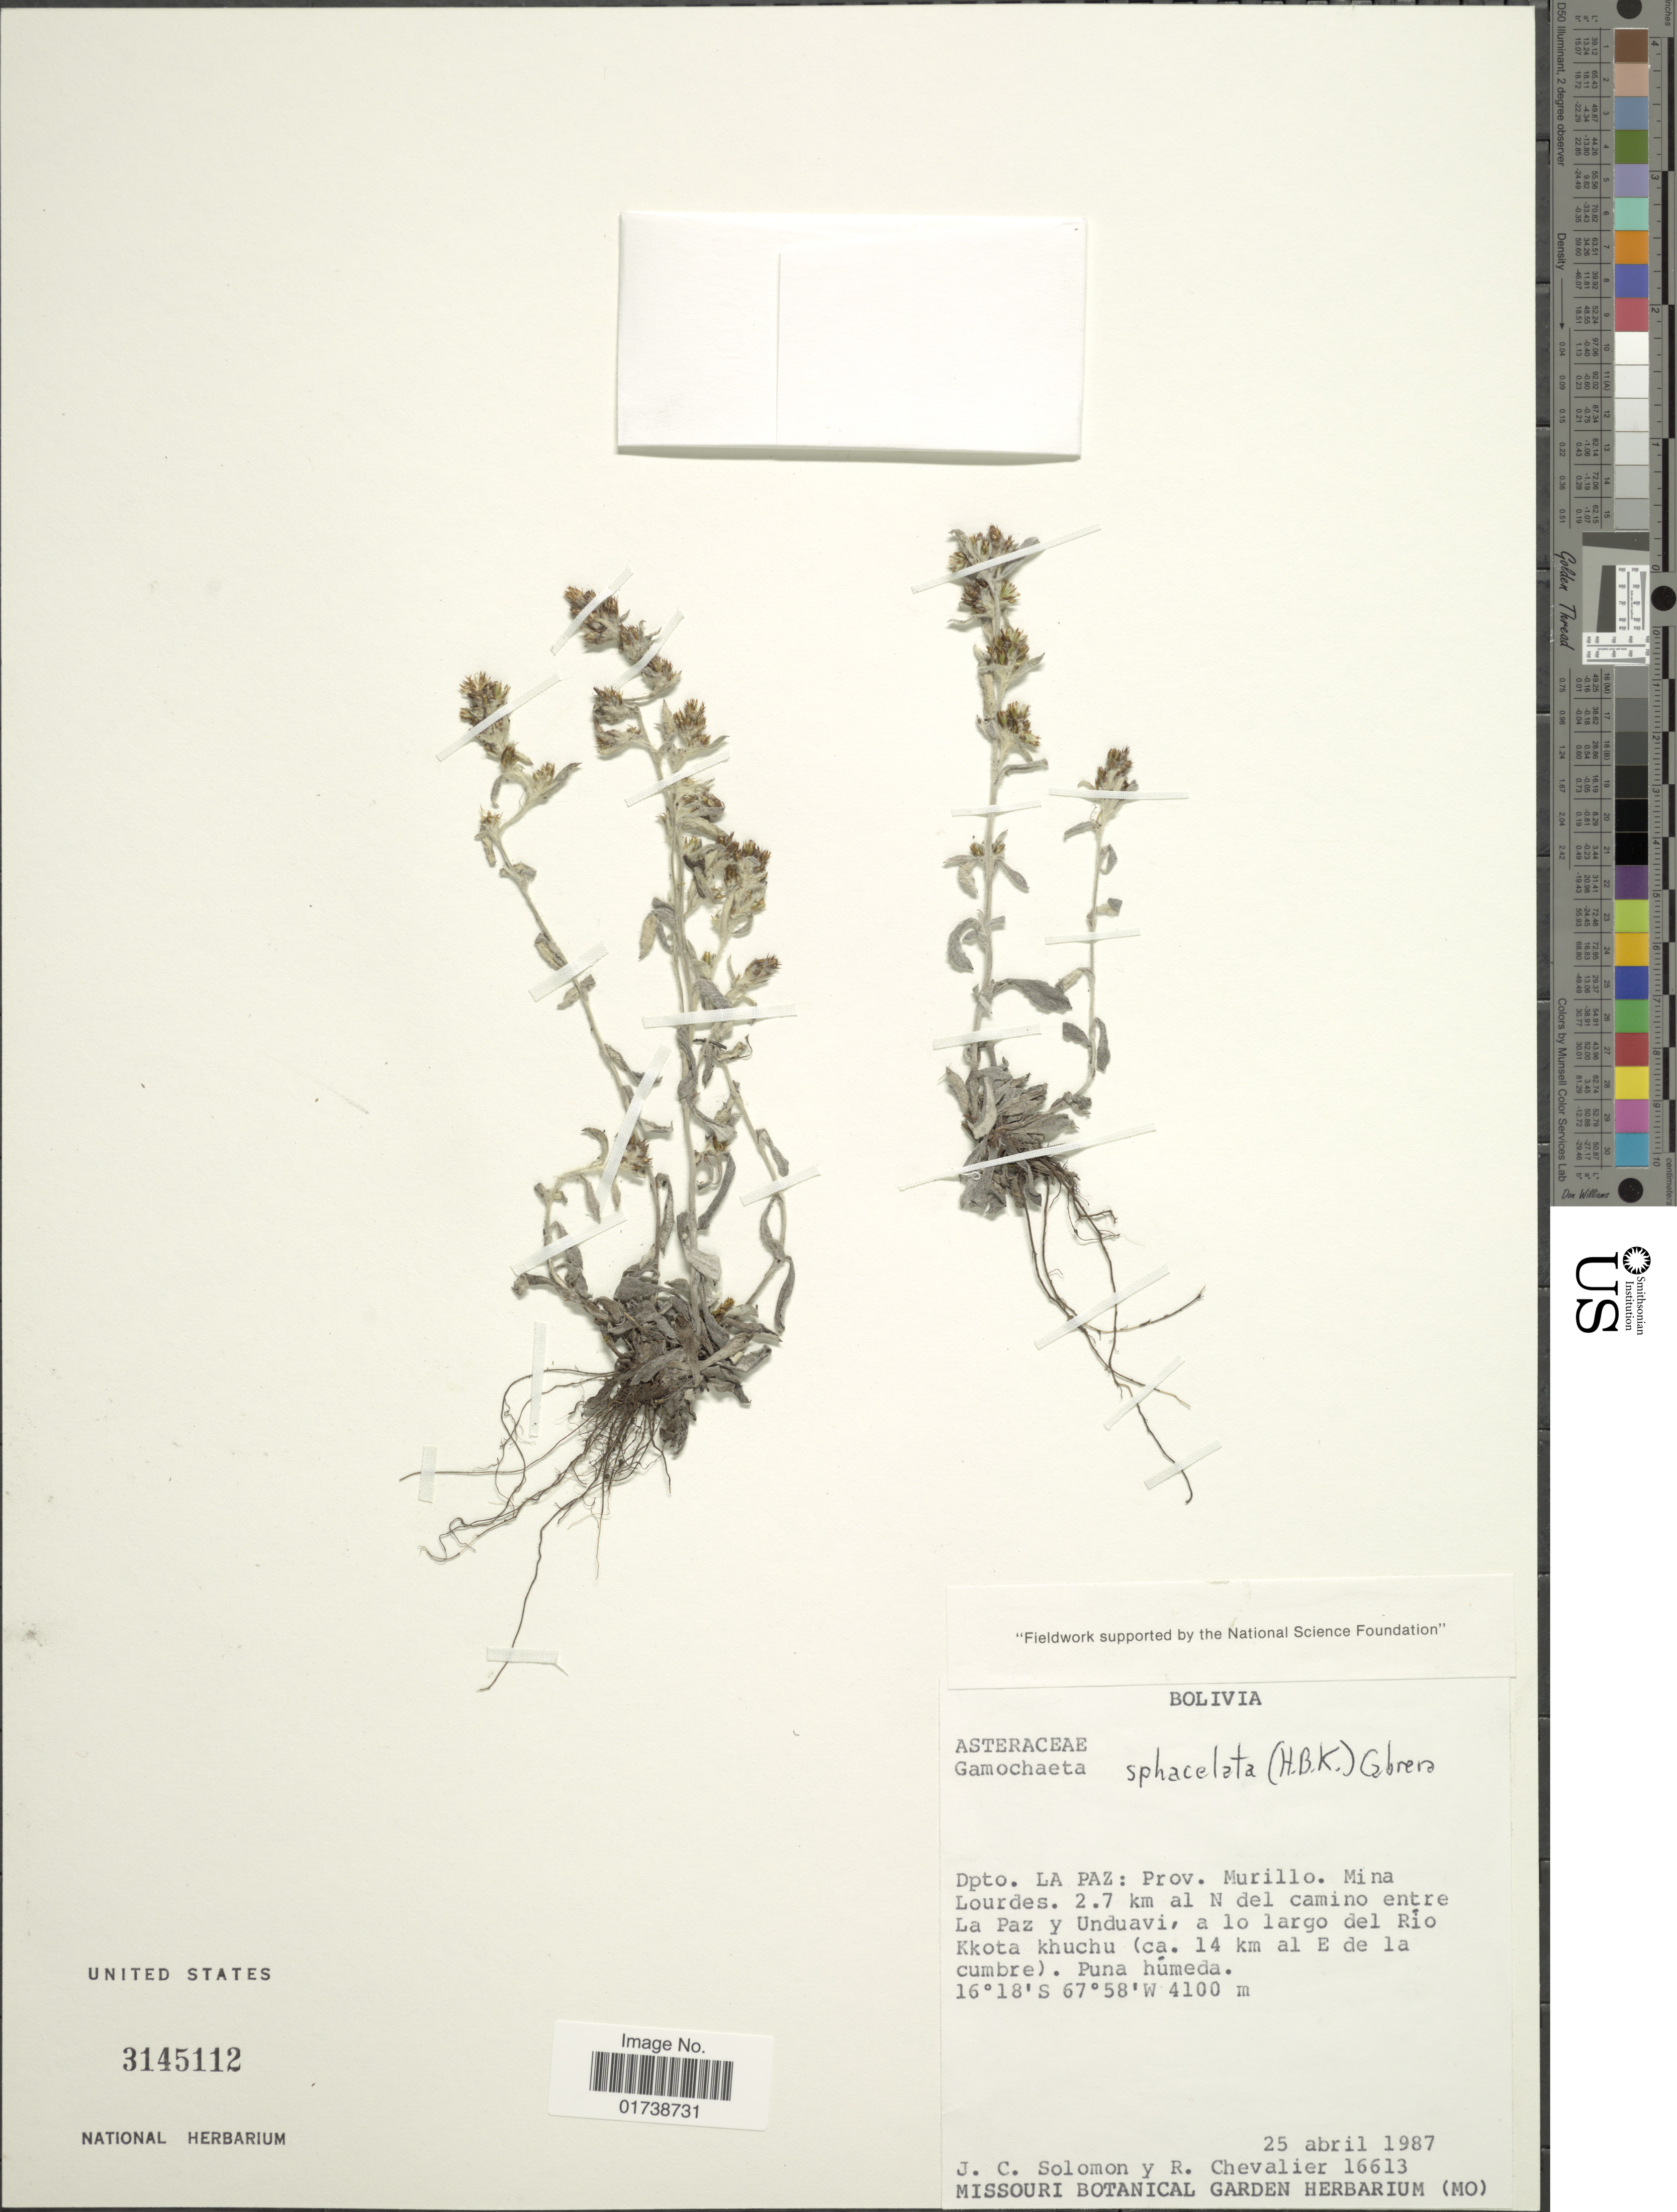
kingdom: Plantae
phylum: Tracheophyta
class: Magnoliopsida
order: Asterales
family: Asteraceae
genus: Gamochaeta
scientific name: Gamochaeta sphacilata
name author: (Kunth) Cabrera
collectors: J. C. Solomon & R. C. Chevalier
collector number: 16613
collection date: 1987-04-25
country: Bolivia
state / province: La Paz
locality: Prov. Murillo, Mina Lourdes, 2.7 km al N del camino entre La Paz y Unduavi, a lo largo del Rio Kkota Khuchu (ca. 14 km al E de la cumbre)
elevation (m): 4100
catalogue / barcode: US 3145112